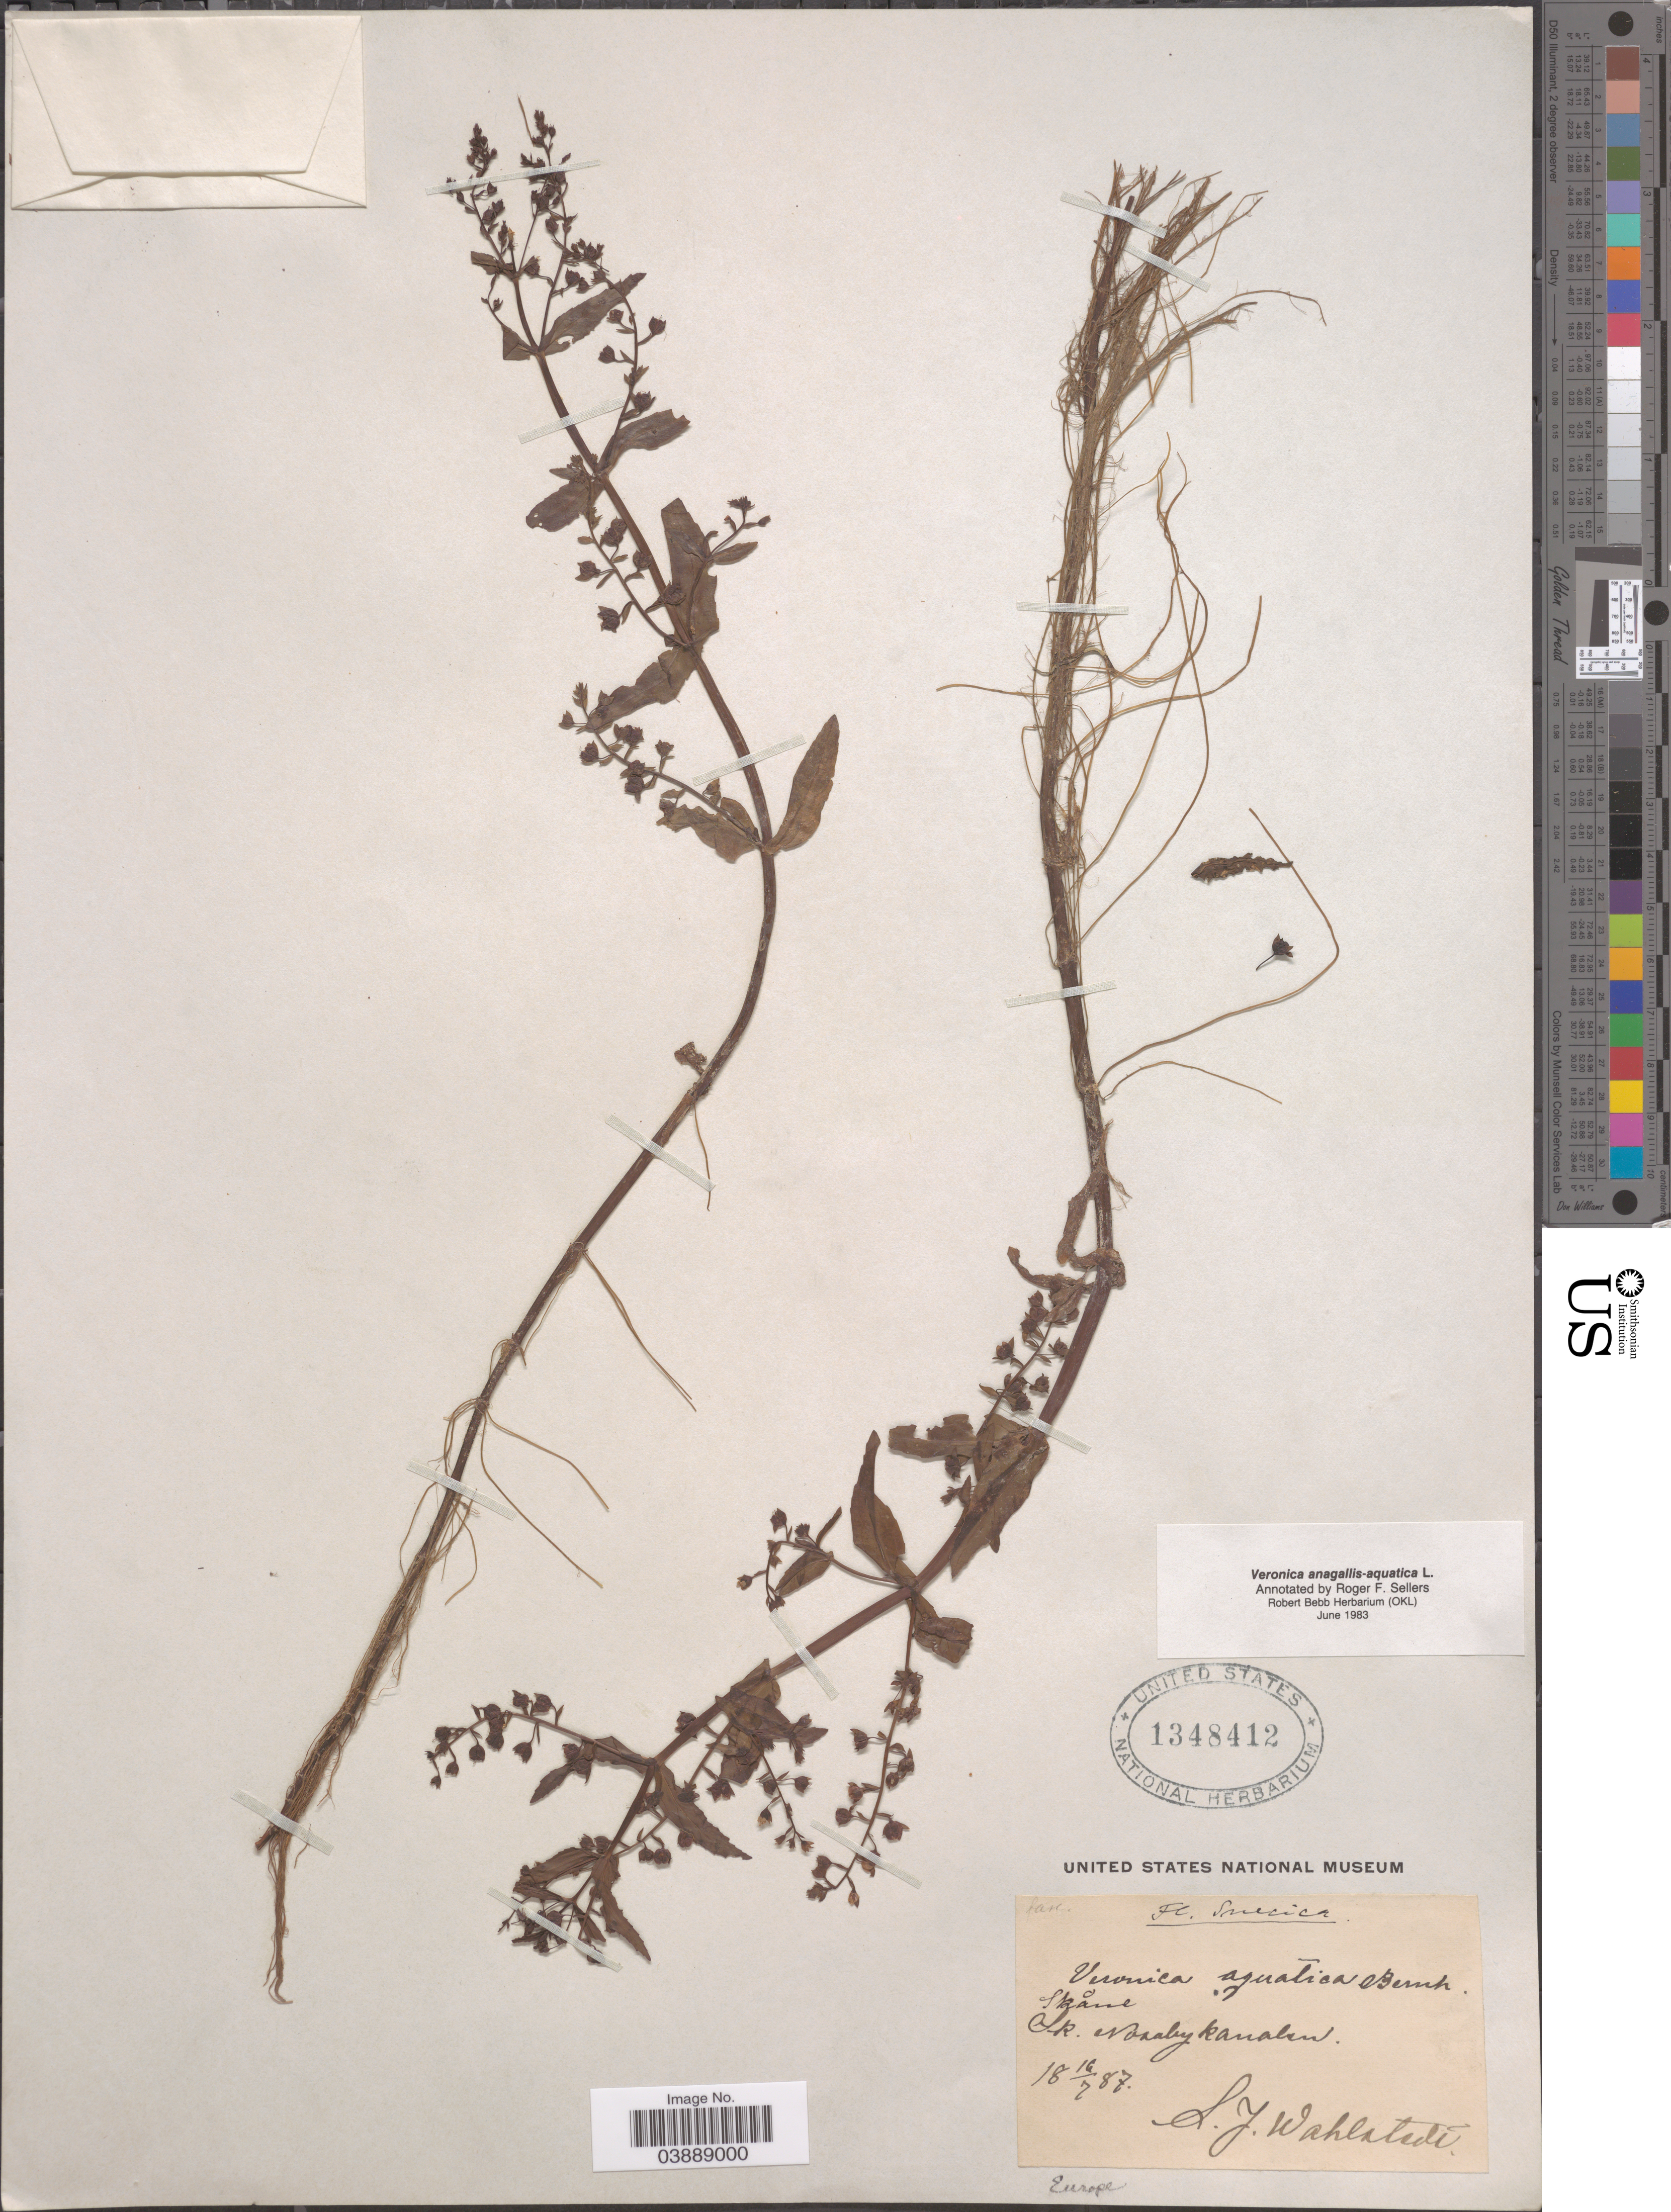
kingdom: Plantae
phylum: Tracheophyta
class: Magnoliopsida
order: Lamiales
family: Plantaginaceae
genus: Veronica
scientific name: Veronica anagallis-aquatica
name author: L.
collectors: L. J. Wahlstedt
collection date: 1887-07-16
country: Sweden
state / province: Skåne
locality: Suecica. Sk. Nosaby kanalen.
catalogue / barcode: US 1348412